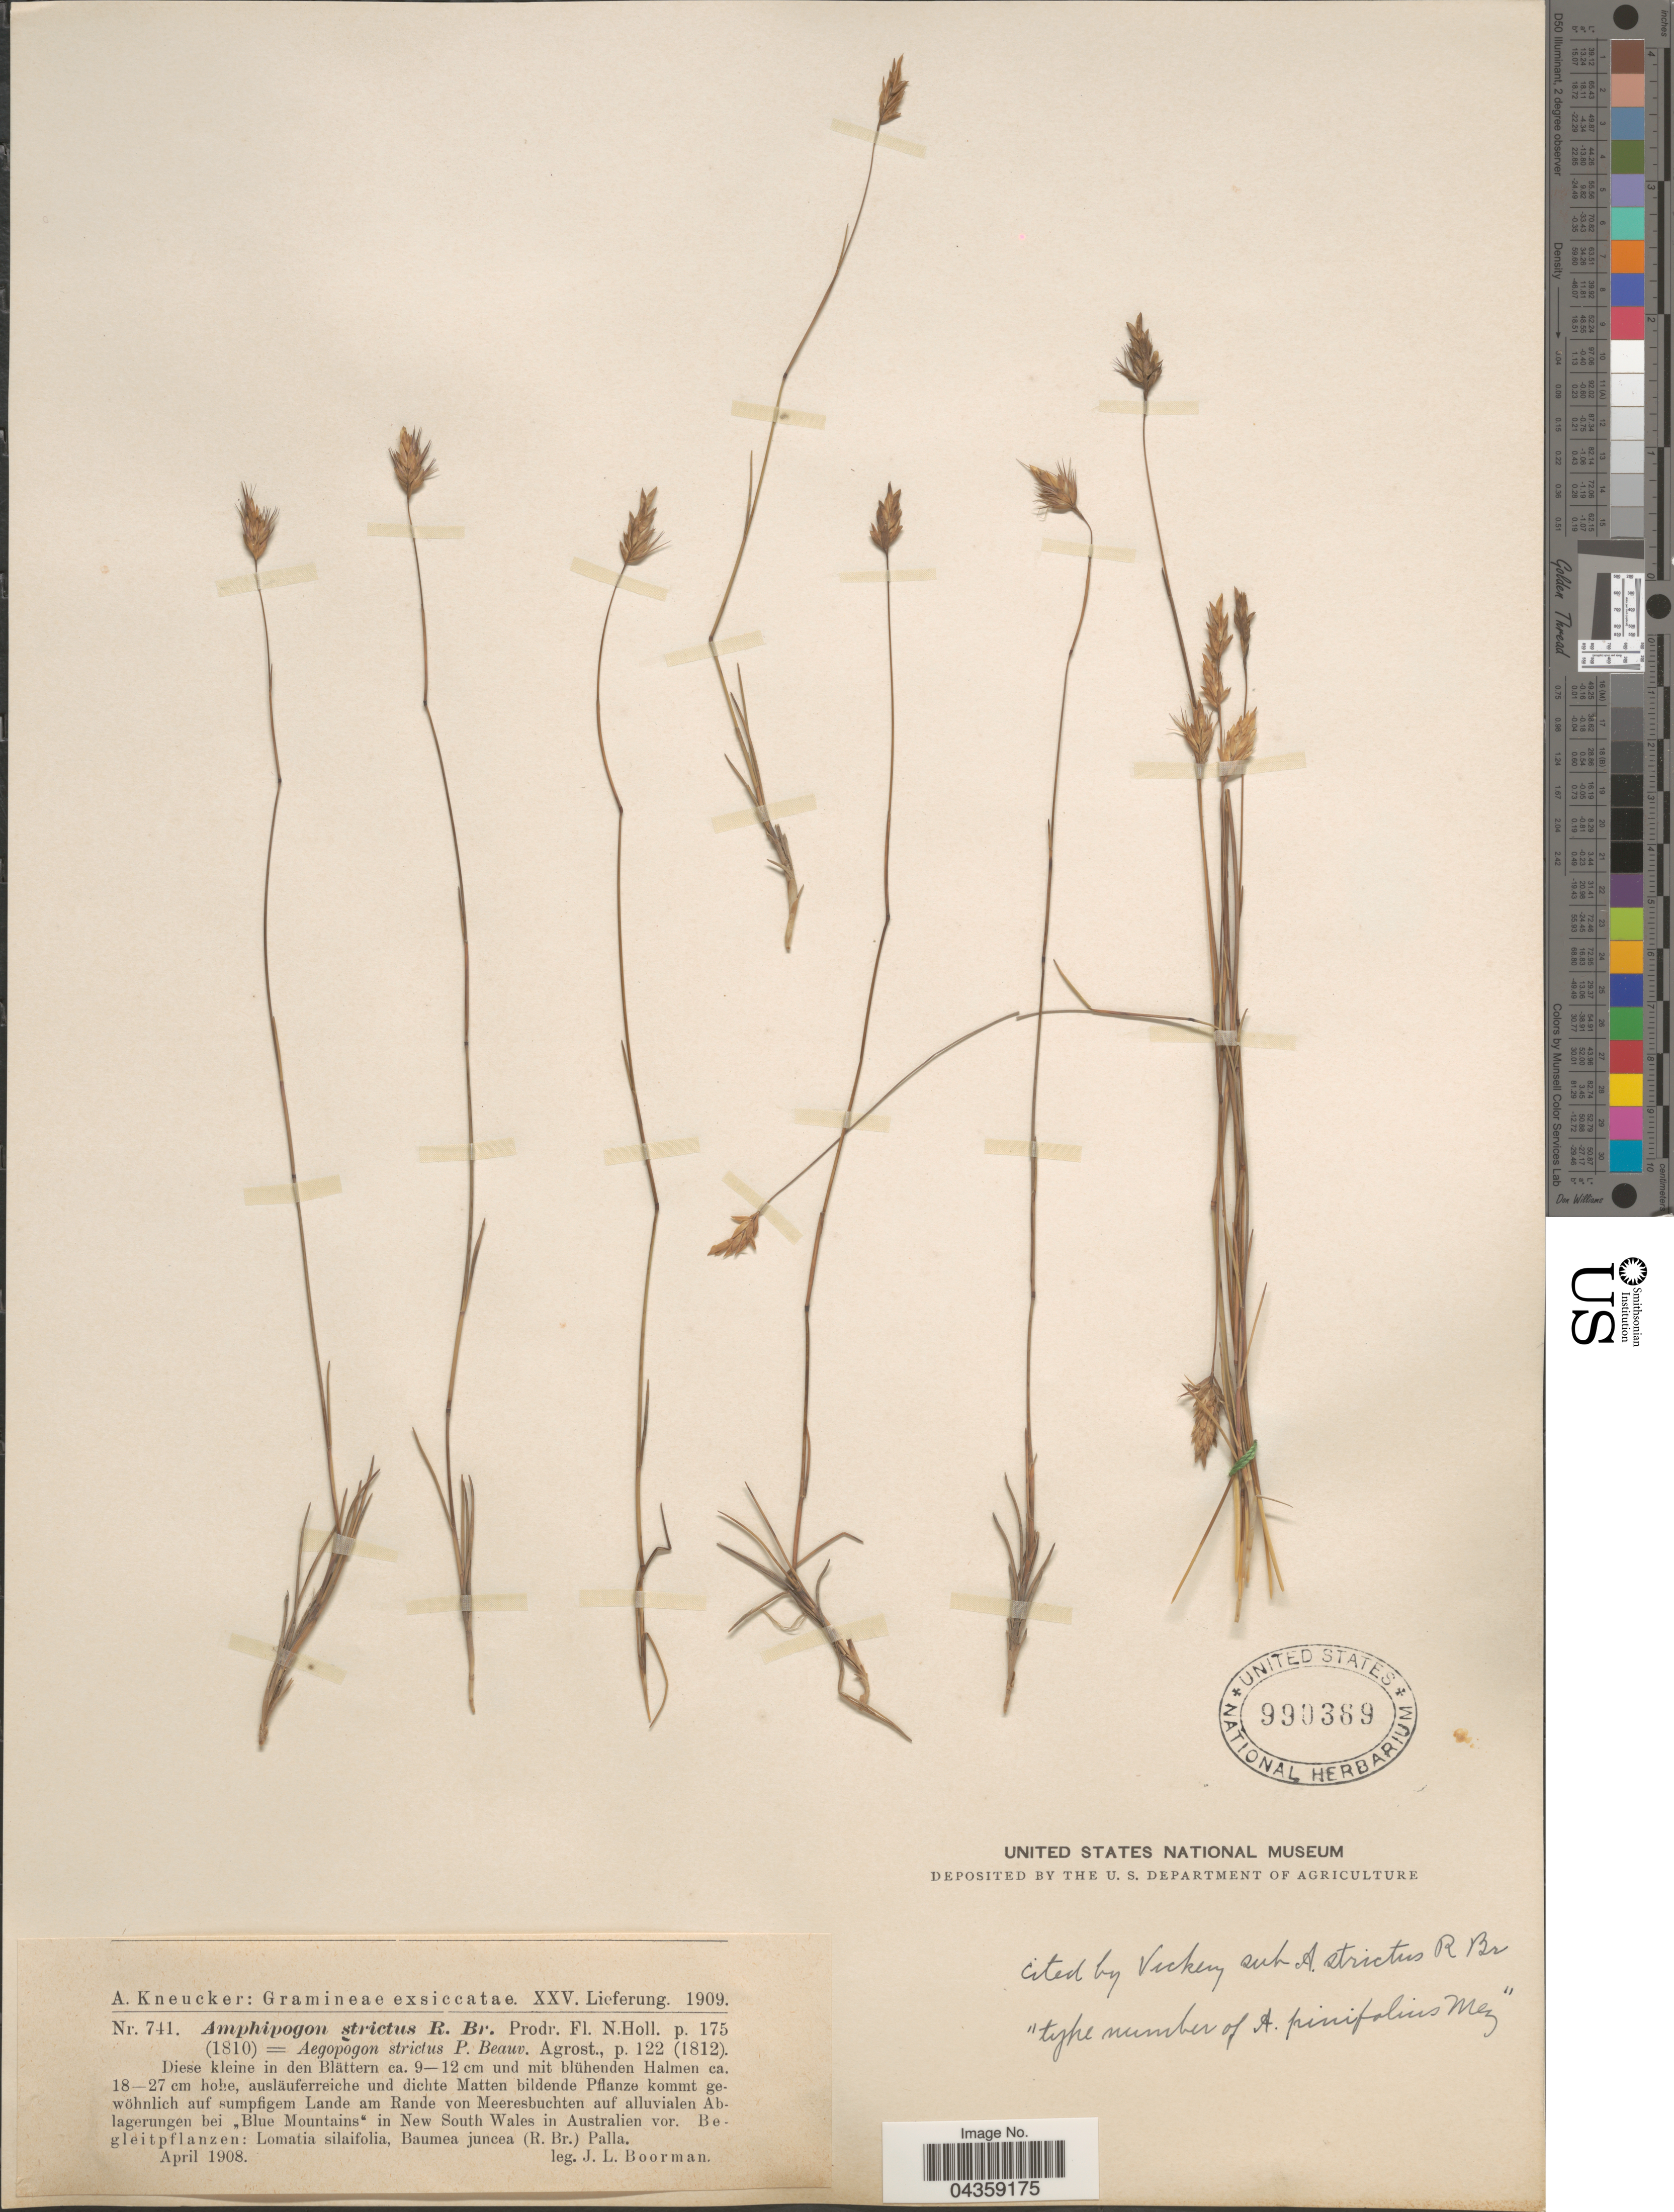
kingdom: Plantae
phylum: Tracheophyta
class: Liliopsida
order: Poales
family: Poaceae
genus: Amphipogon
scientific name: Amphipogon strictus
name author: R. Br.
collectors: J. Boorman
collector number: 741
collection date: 1908-04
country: Australia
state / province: New South Wales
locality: Bei "Blue Mountains" in New South Wales in australien vor.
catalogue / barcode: US 990369